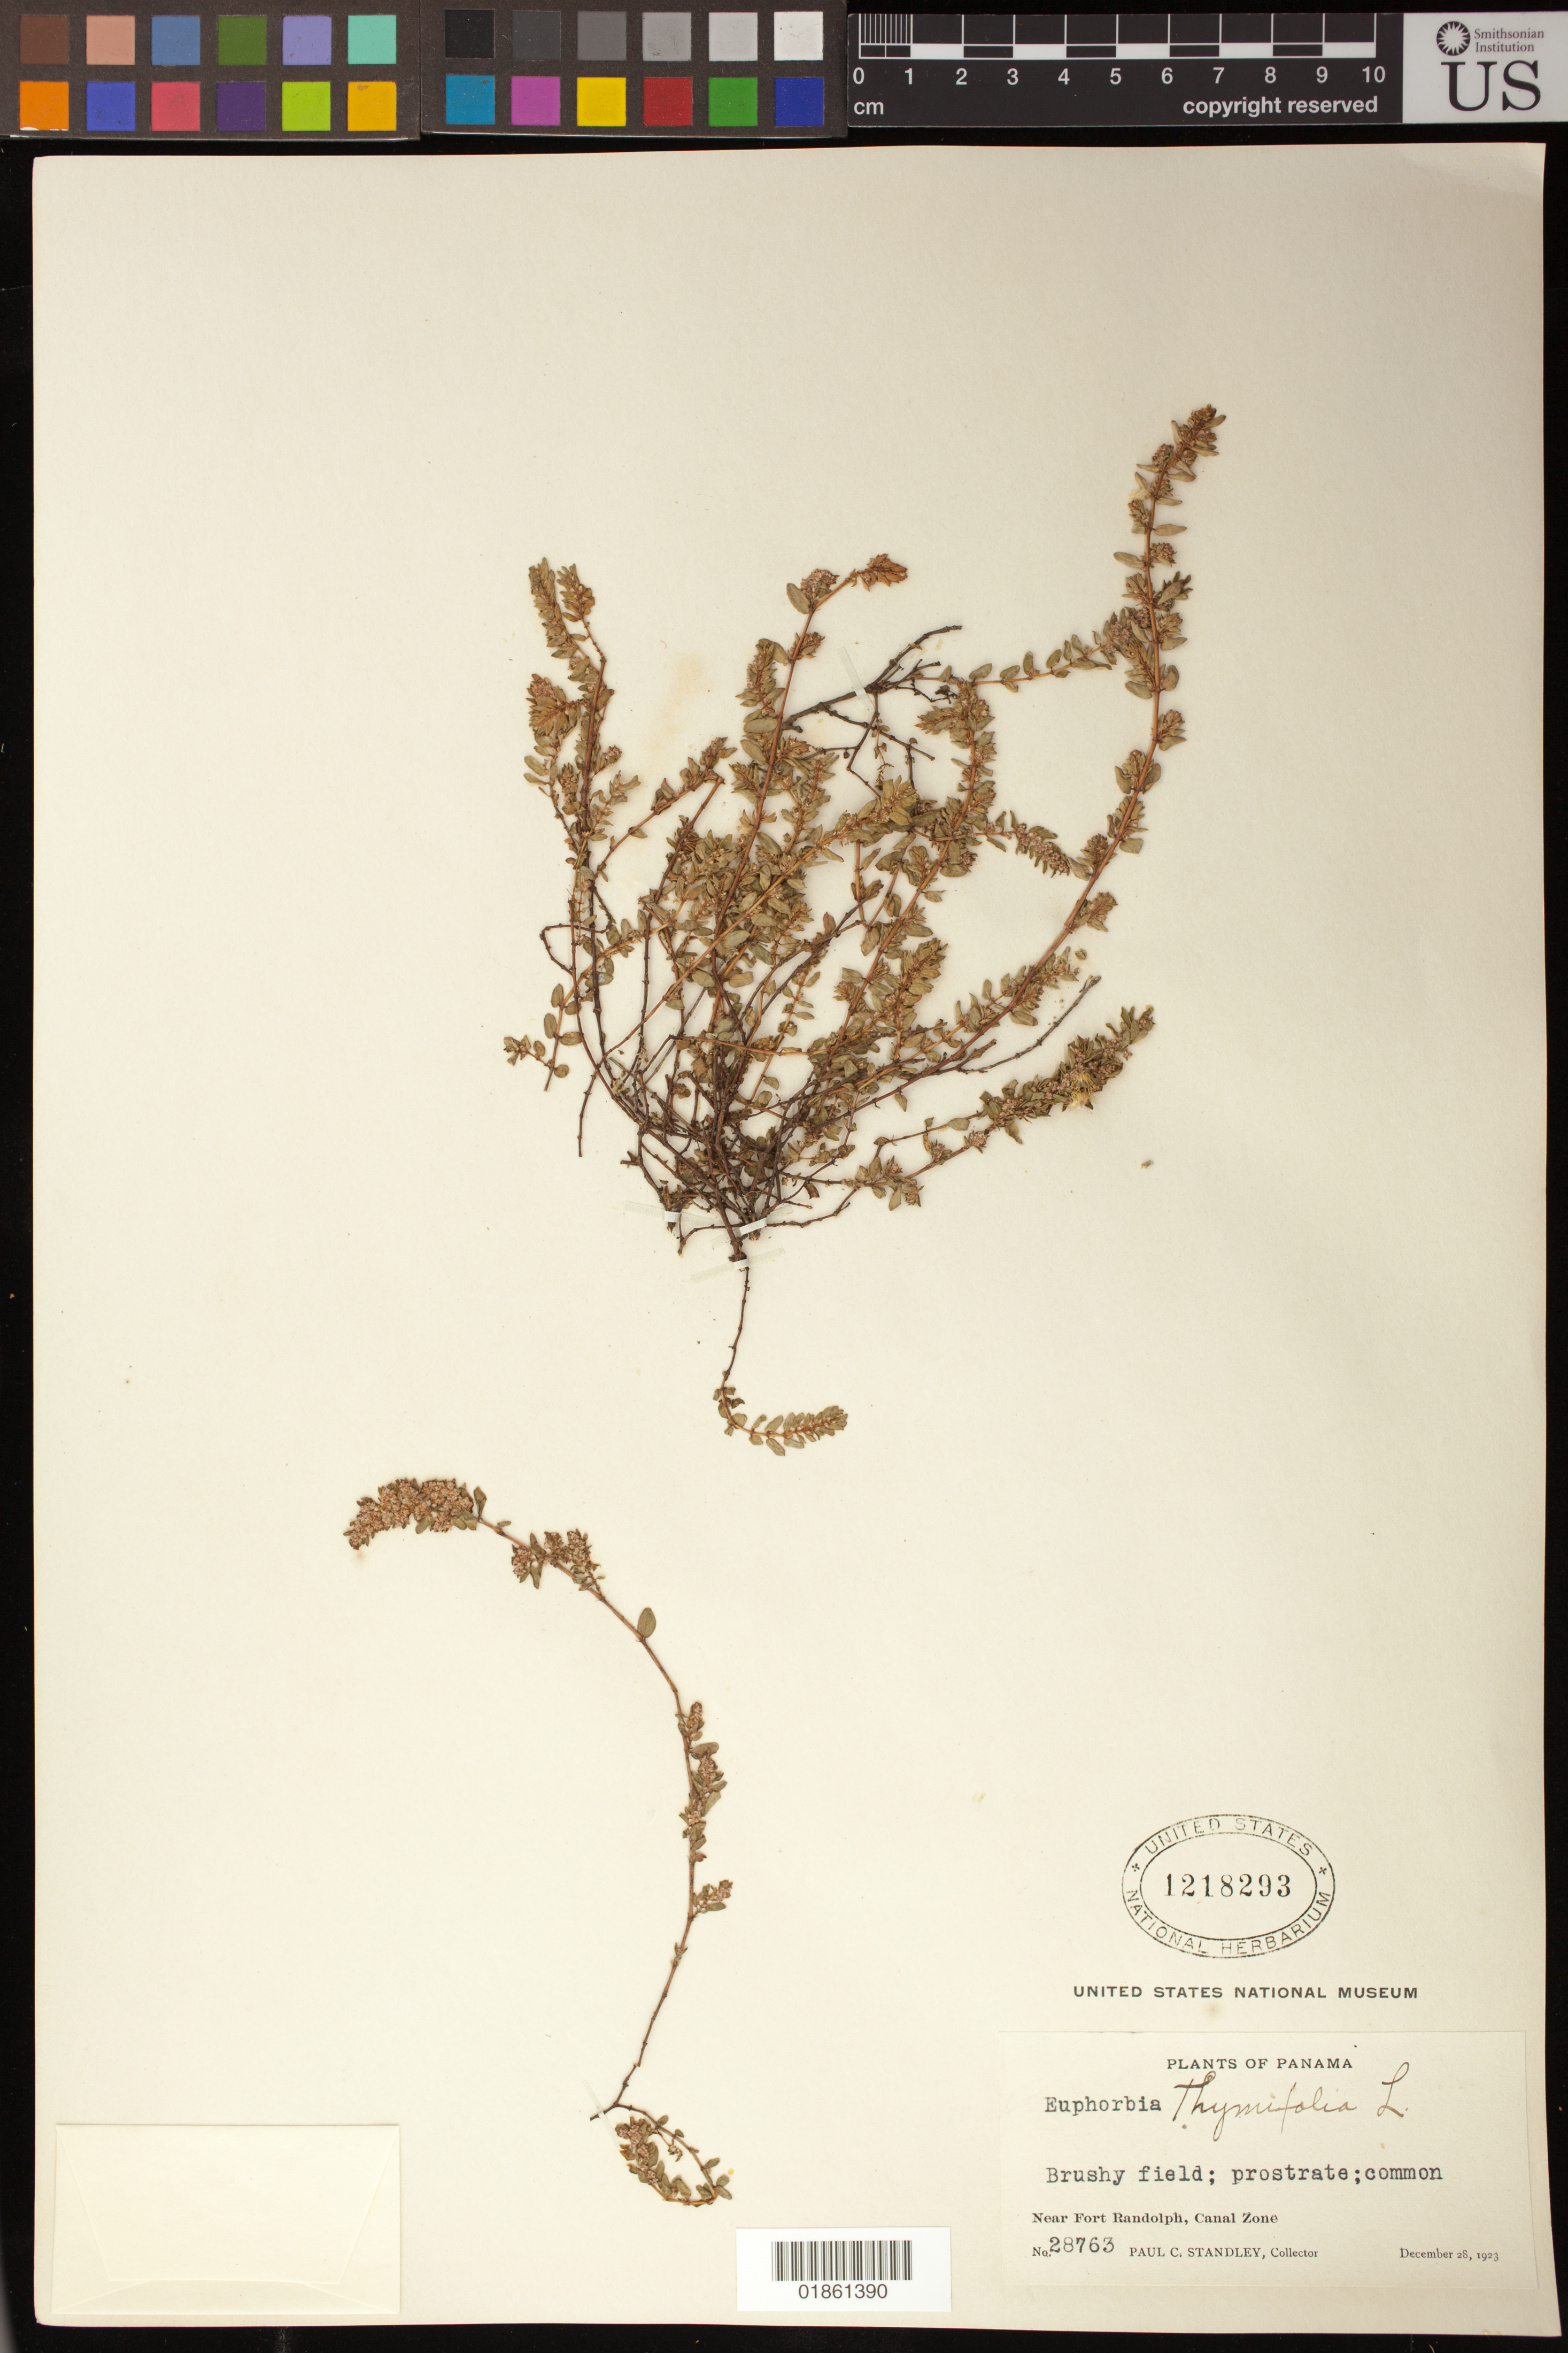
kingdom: Plantae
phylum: Tracheophyta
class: Magnoliopsida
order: Malpighiales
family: Euphorbiaceae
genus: Euphorbia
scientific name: Euphorbia thymifolia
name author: L.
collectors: P. C. Standley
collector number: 28763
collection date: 1923-12-28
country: Panama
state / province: Colón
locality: Near Fort Randolph, Canal Zone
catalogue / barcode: US 1218293